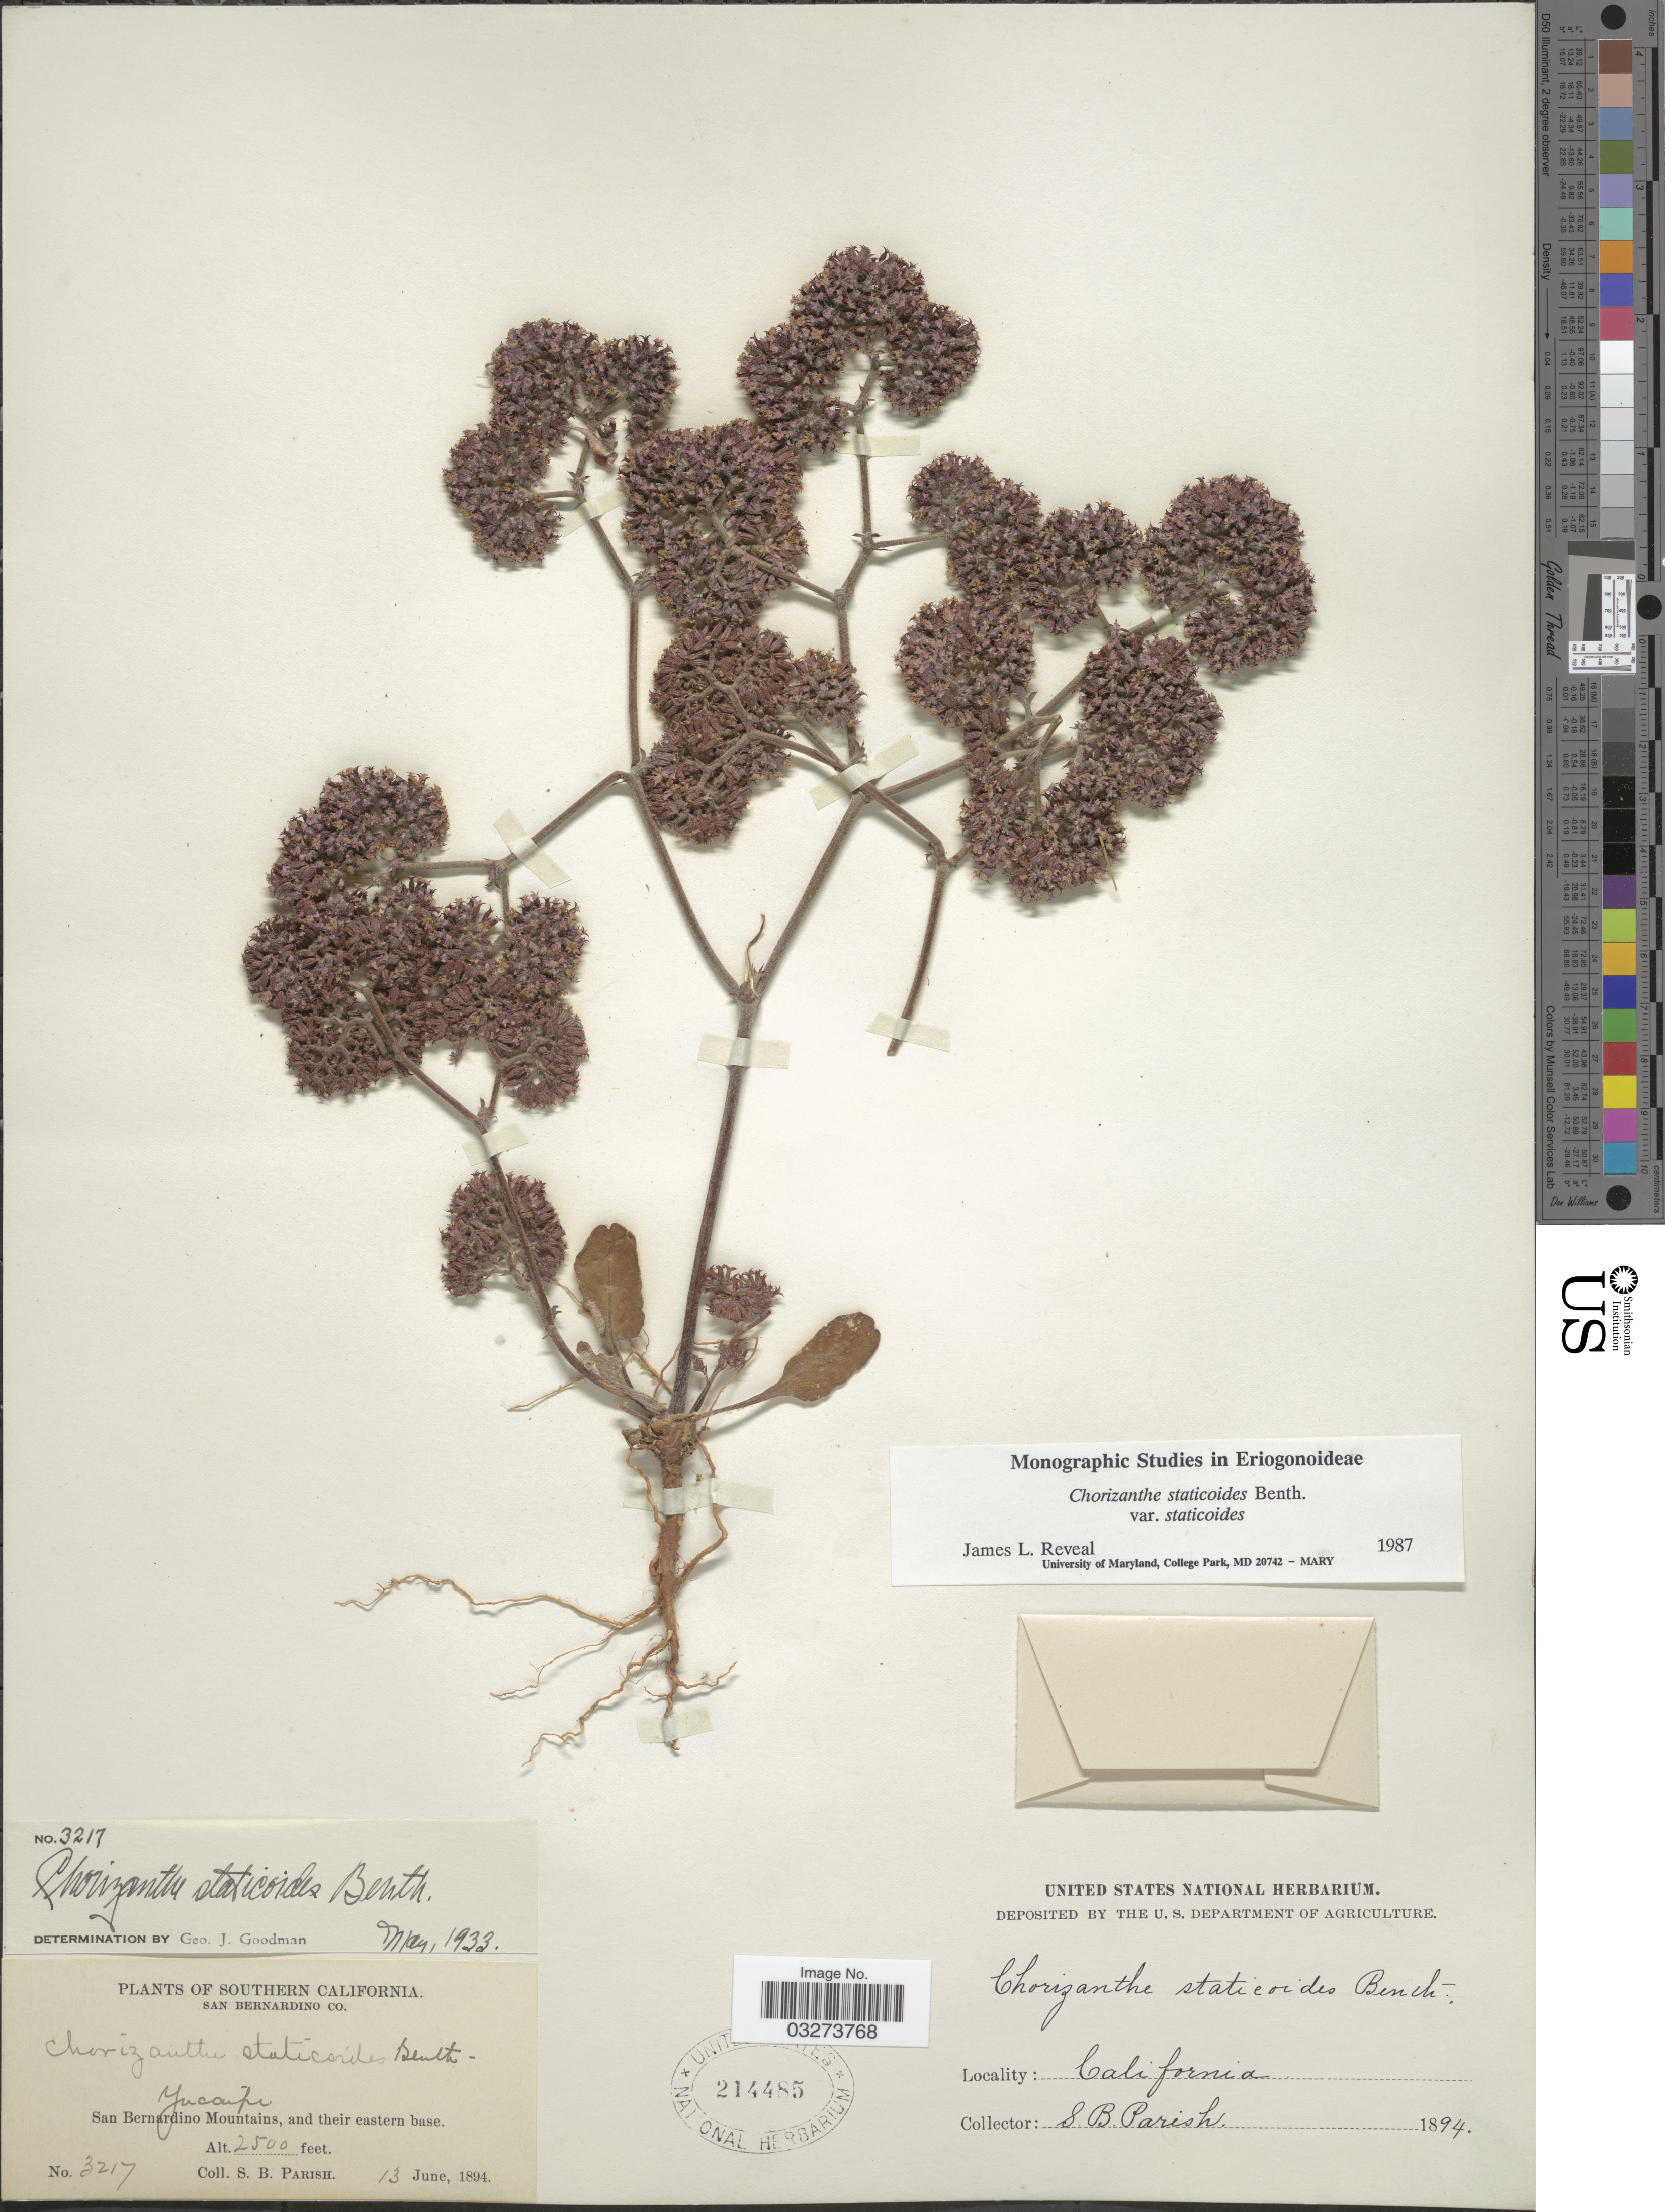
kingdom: Plantae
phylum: Tracheophyta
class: Magnoliopsida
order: Caryophyllales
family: Polygonaceae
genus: Chorizanthe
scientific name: Chorizanthe staticoides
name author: Benth.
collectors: S. B. Parish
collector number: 3217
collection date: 1894-06-13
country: United States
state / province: California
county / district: San Bernardino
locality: Southern California, San Bernardino Co., Yucaipa, San Bernardino Mountains, and their eastern base.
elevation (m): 762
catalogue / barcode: US 214485